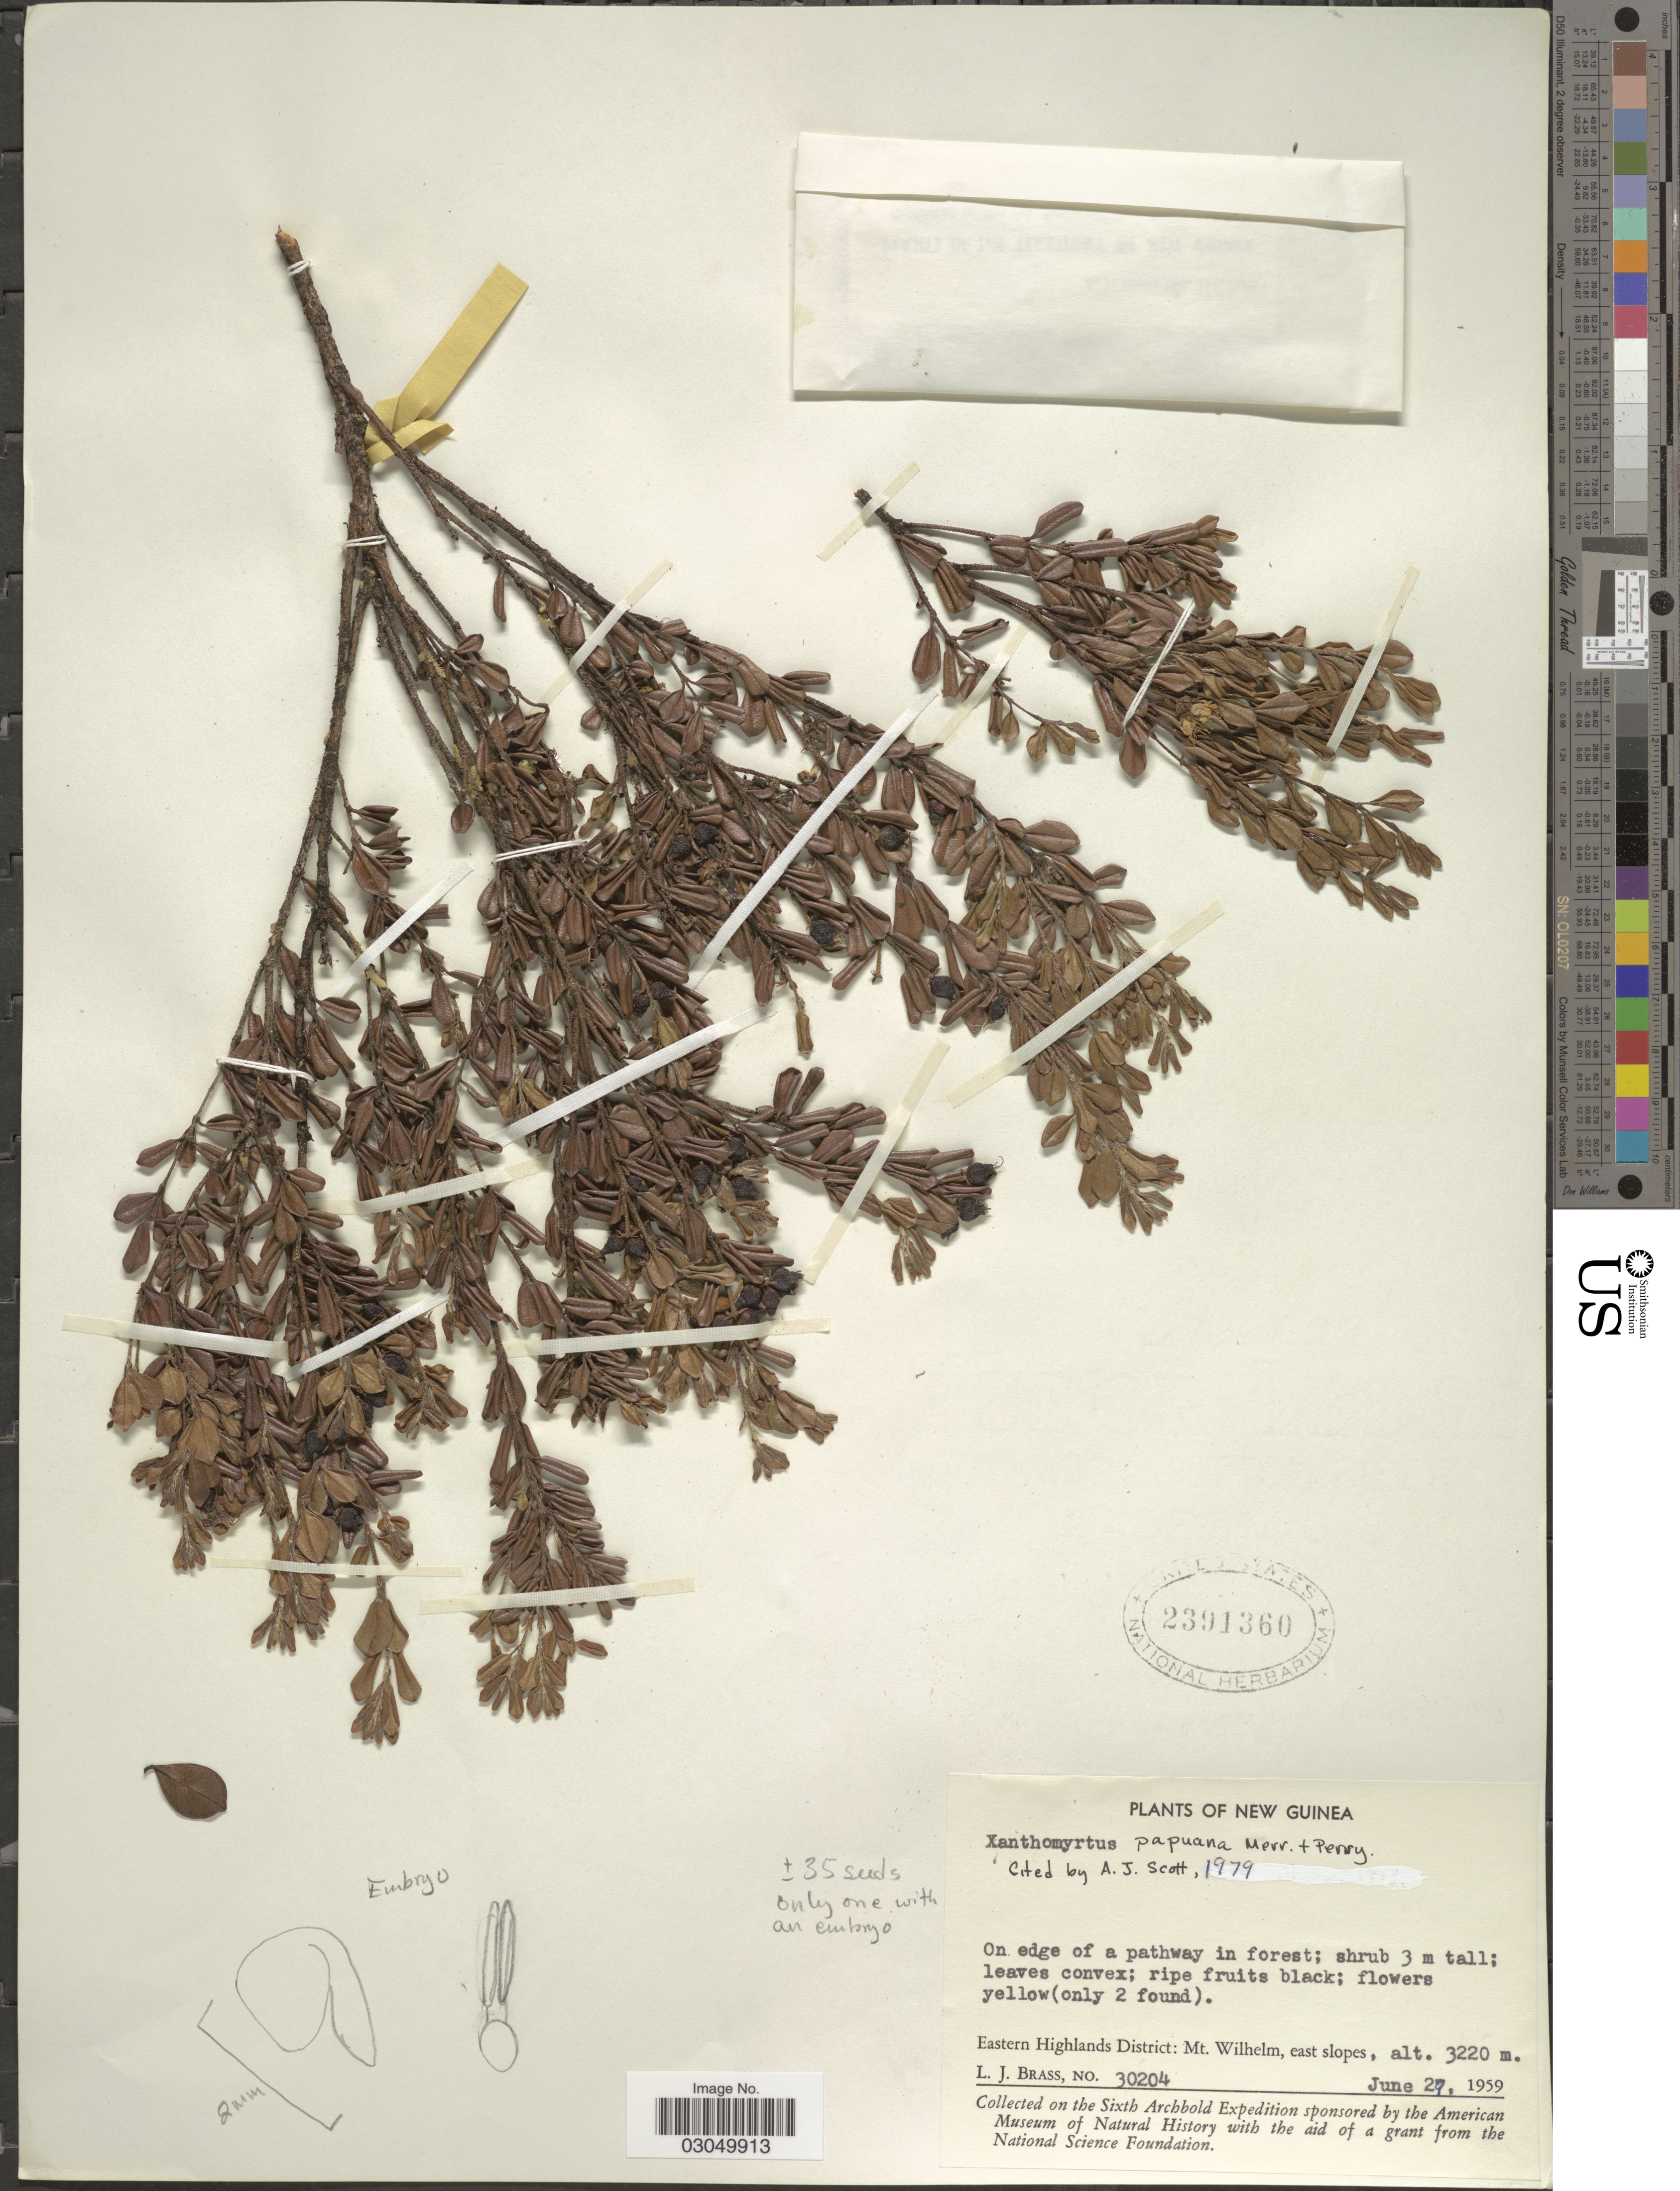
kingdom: Plantae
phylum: Tracheophyta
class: Magnoliopsida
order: Myrtales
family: Myrtaceae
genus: Xanthomyrtus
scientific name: Xanthomyrtus papuana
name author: Merr. & L.M. Perry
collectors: L. J. Brass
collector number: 30204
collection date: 1959-06-27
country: Papua New Guinea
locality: New Guinea. Eastern Highlands District: Mt. Wilhelm, east slopes.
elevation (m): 3220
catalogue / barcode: US 2391360